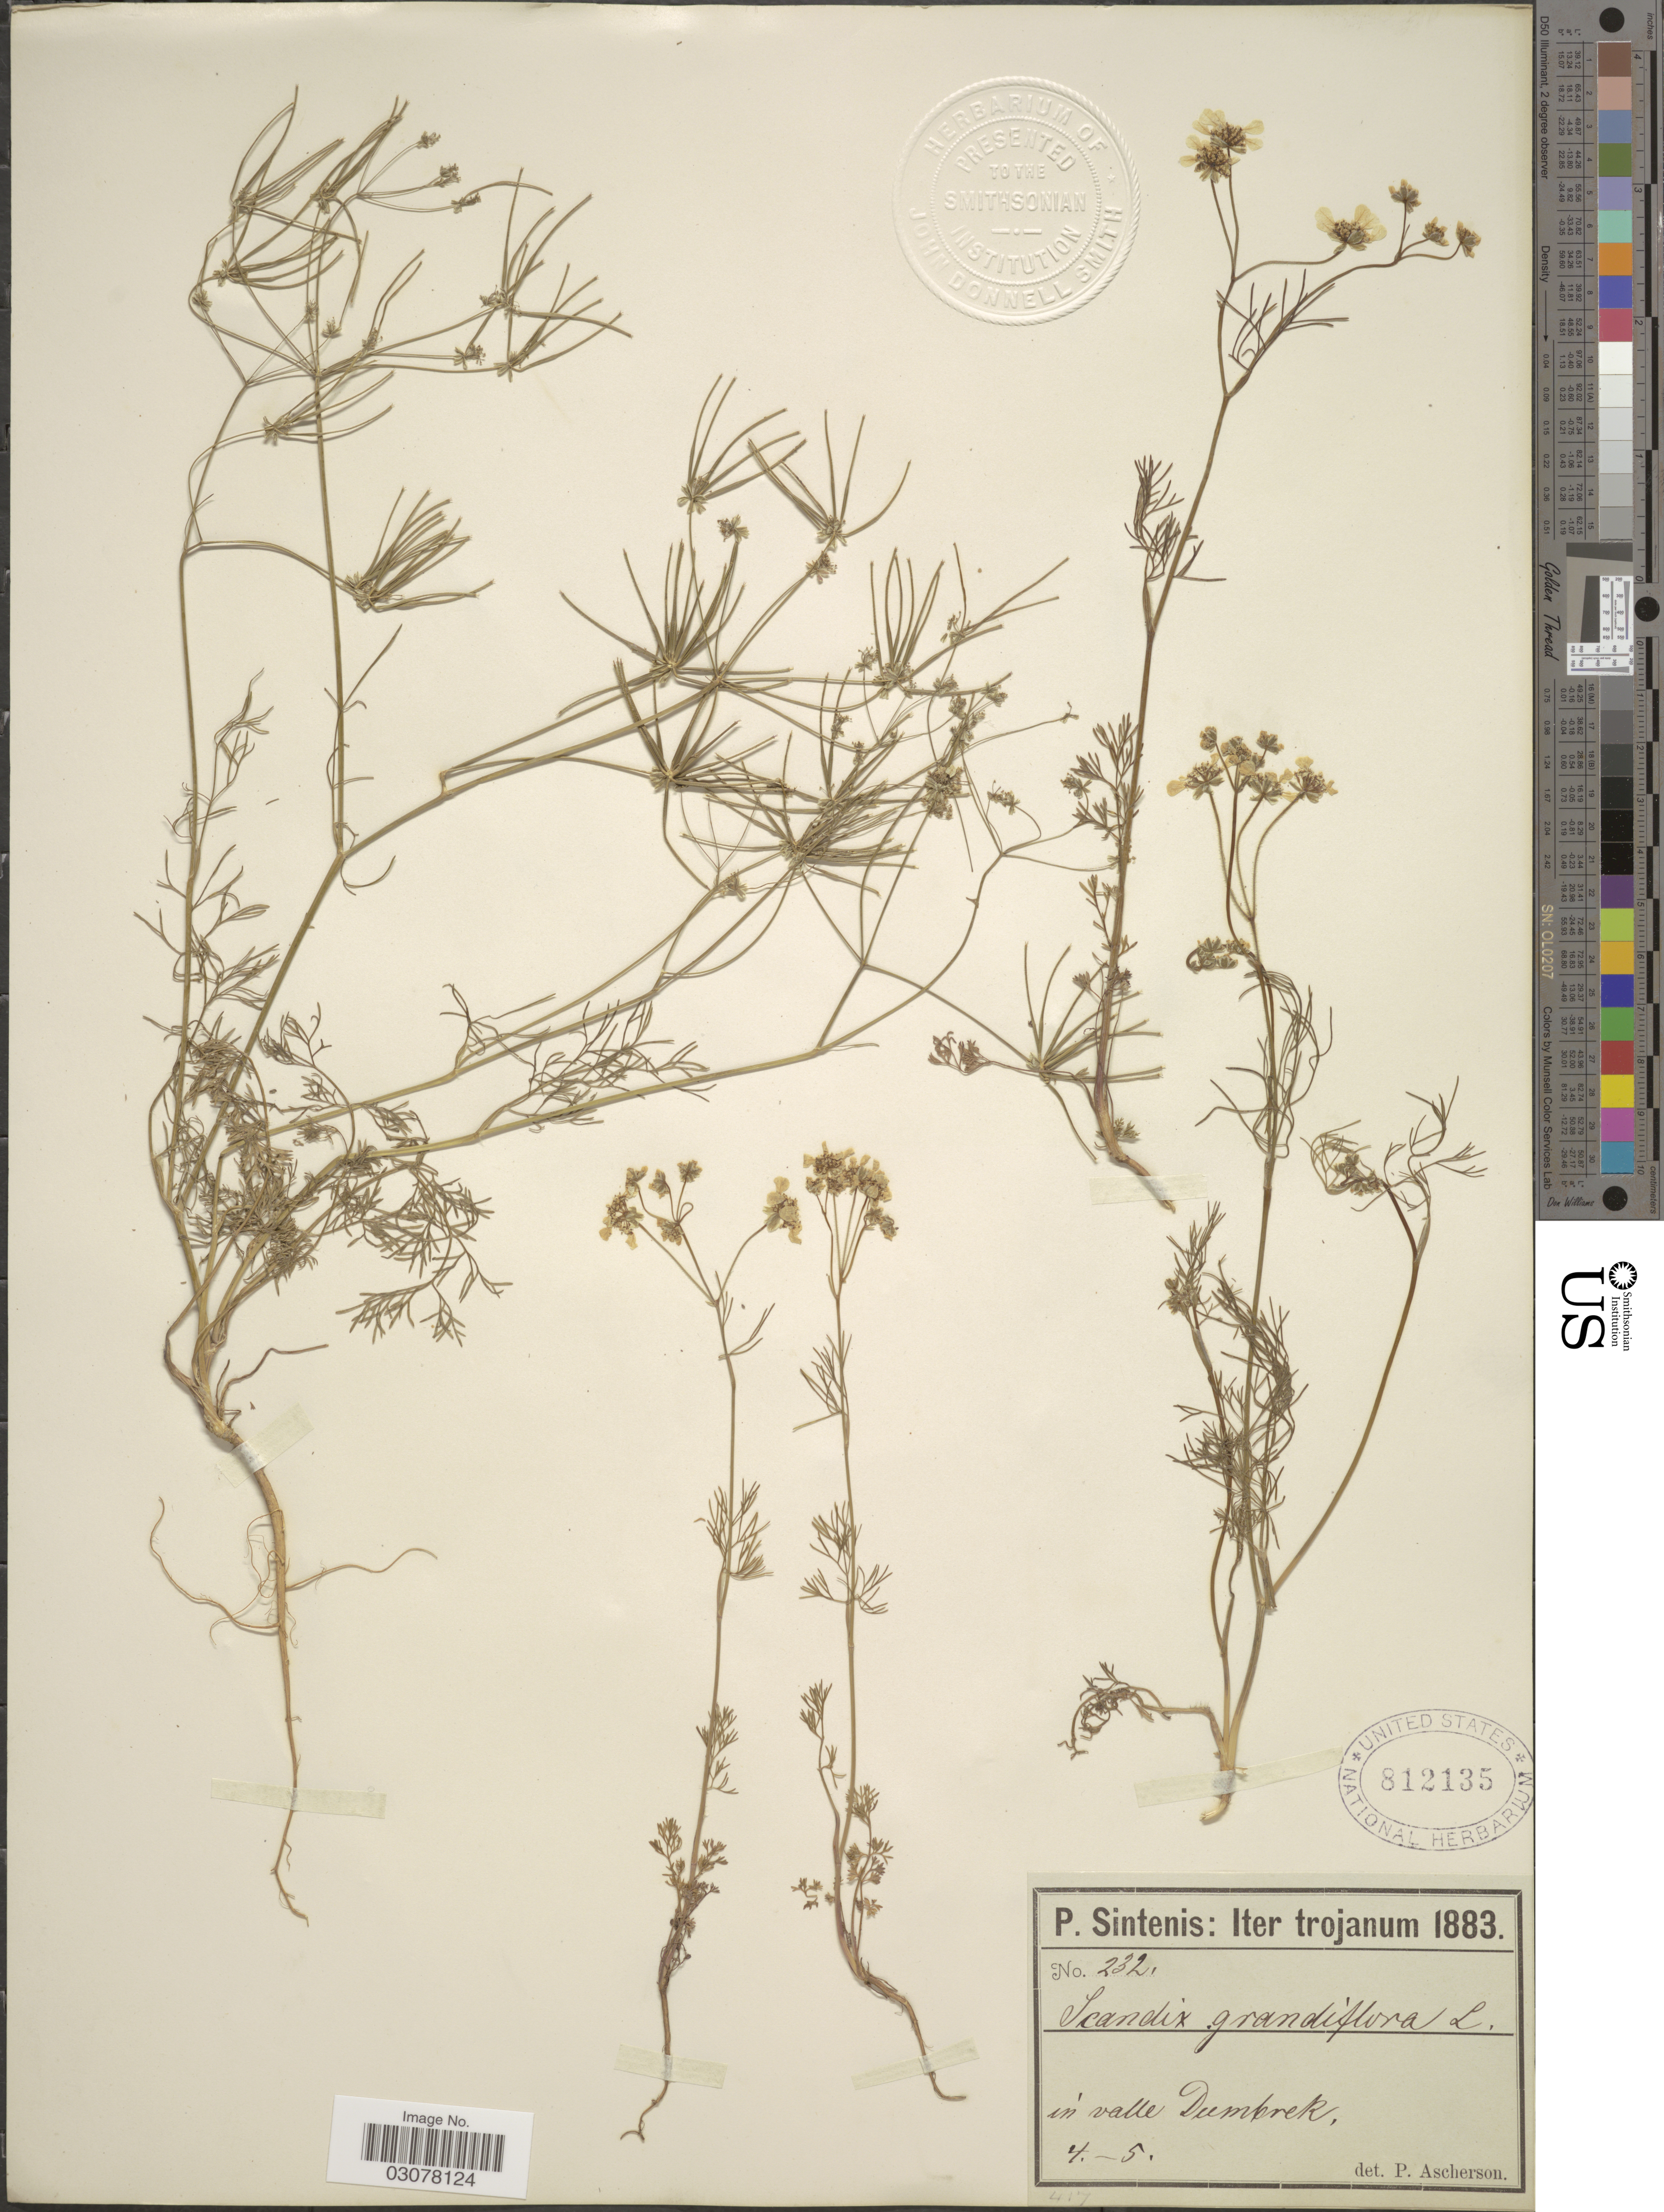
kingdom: Plantae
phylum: Tracheophyta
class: Magnoliopsida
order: Apiales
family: Apiaceae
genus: Scandix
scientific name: Scandix grandiflora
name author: L.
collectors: P. Sintenis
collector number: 232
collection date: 1883-05-04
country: Turkey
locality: Trojanum. In valle Dumbrek.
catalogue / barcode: US 812135